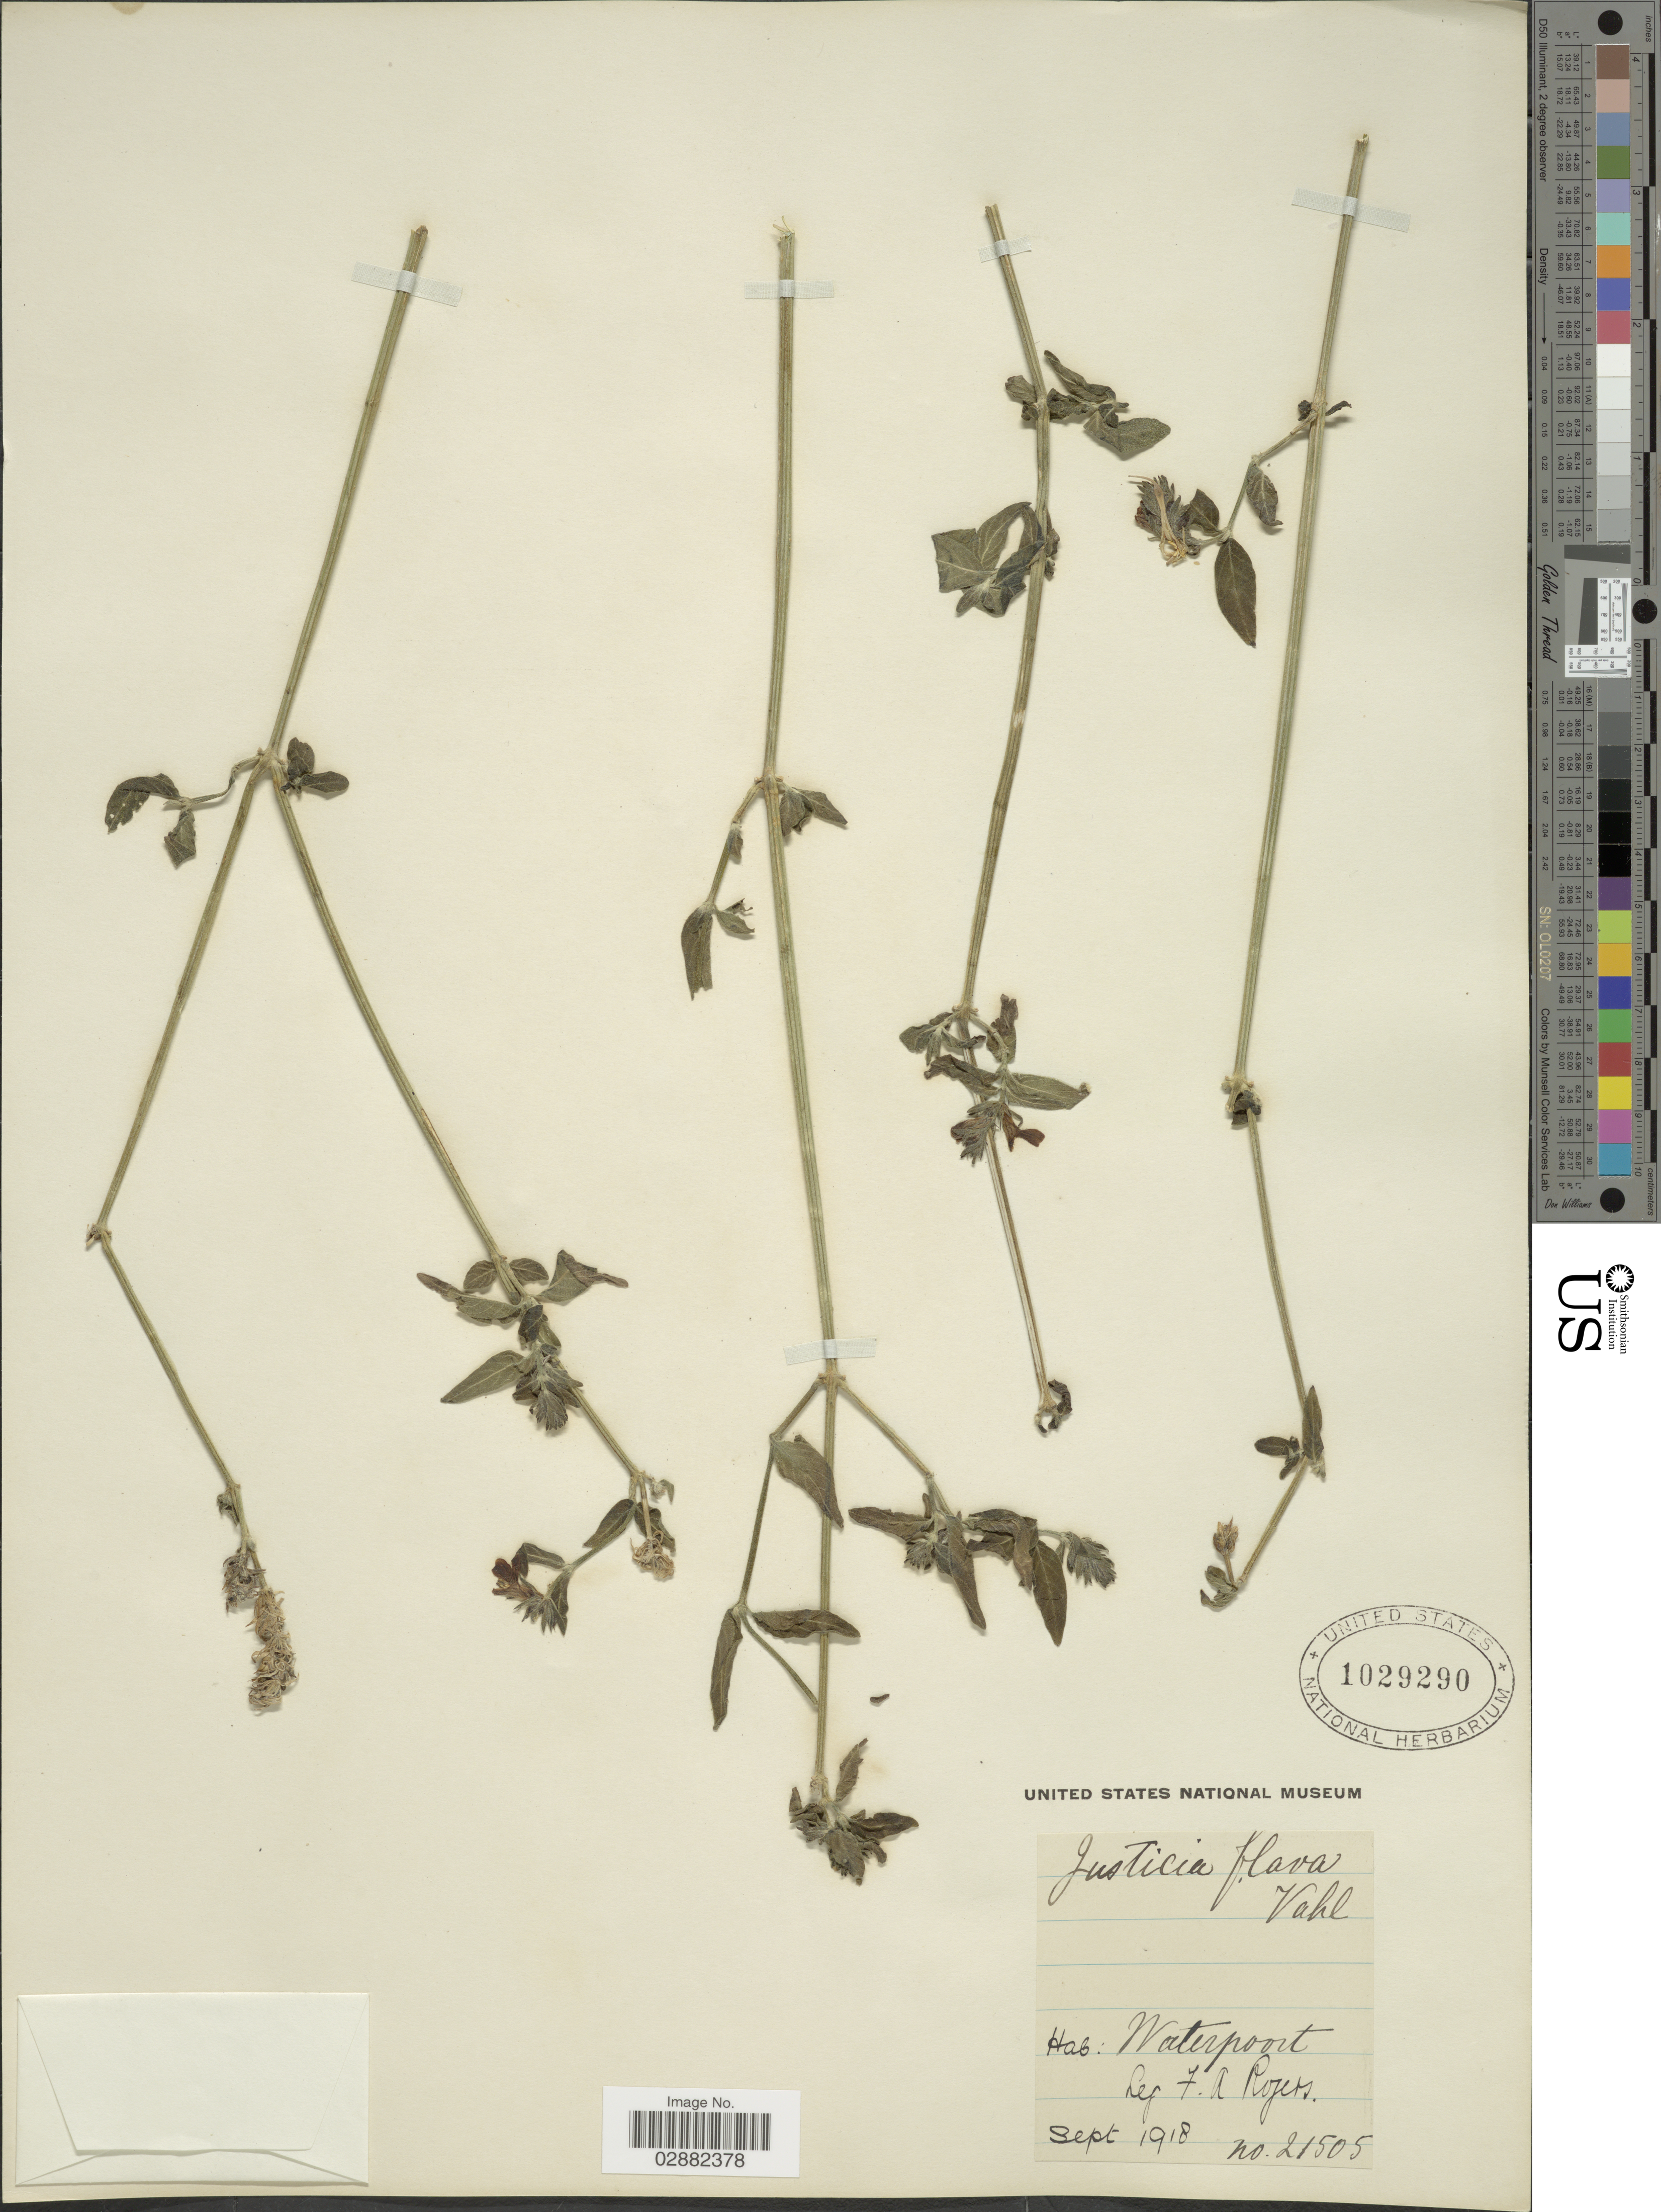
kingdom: Plantae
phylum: Tracheophyta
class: Magnoliopsida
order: Lamiales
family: Acanthaceae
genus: Justicia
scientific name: Justicia flava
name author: (Forssk.) Vahl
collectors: F. A. Rogers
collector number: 21505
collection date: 1918-09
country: South Africa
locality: Waterpoort.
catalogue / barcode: US 1029290